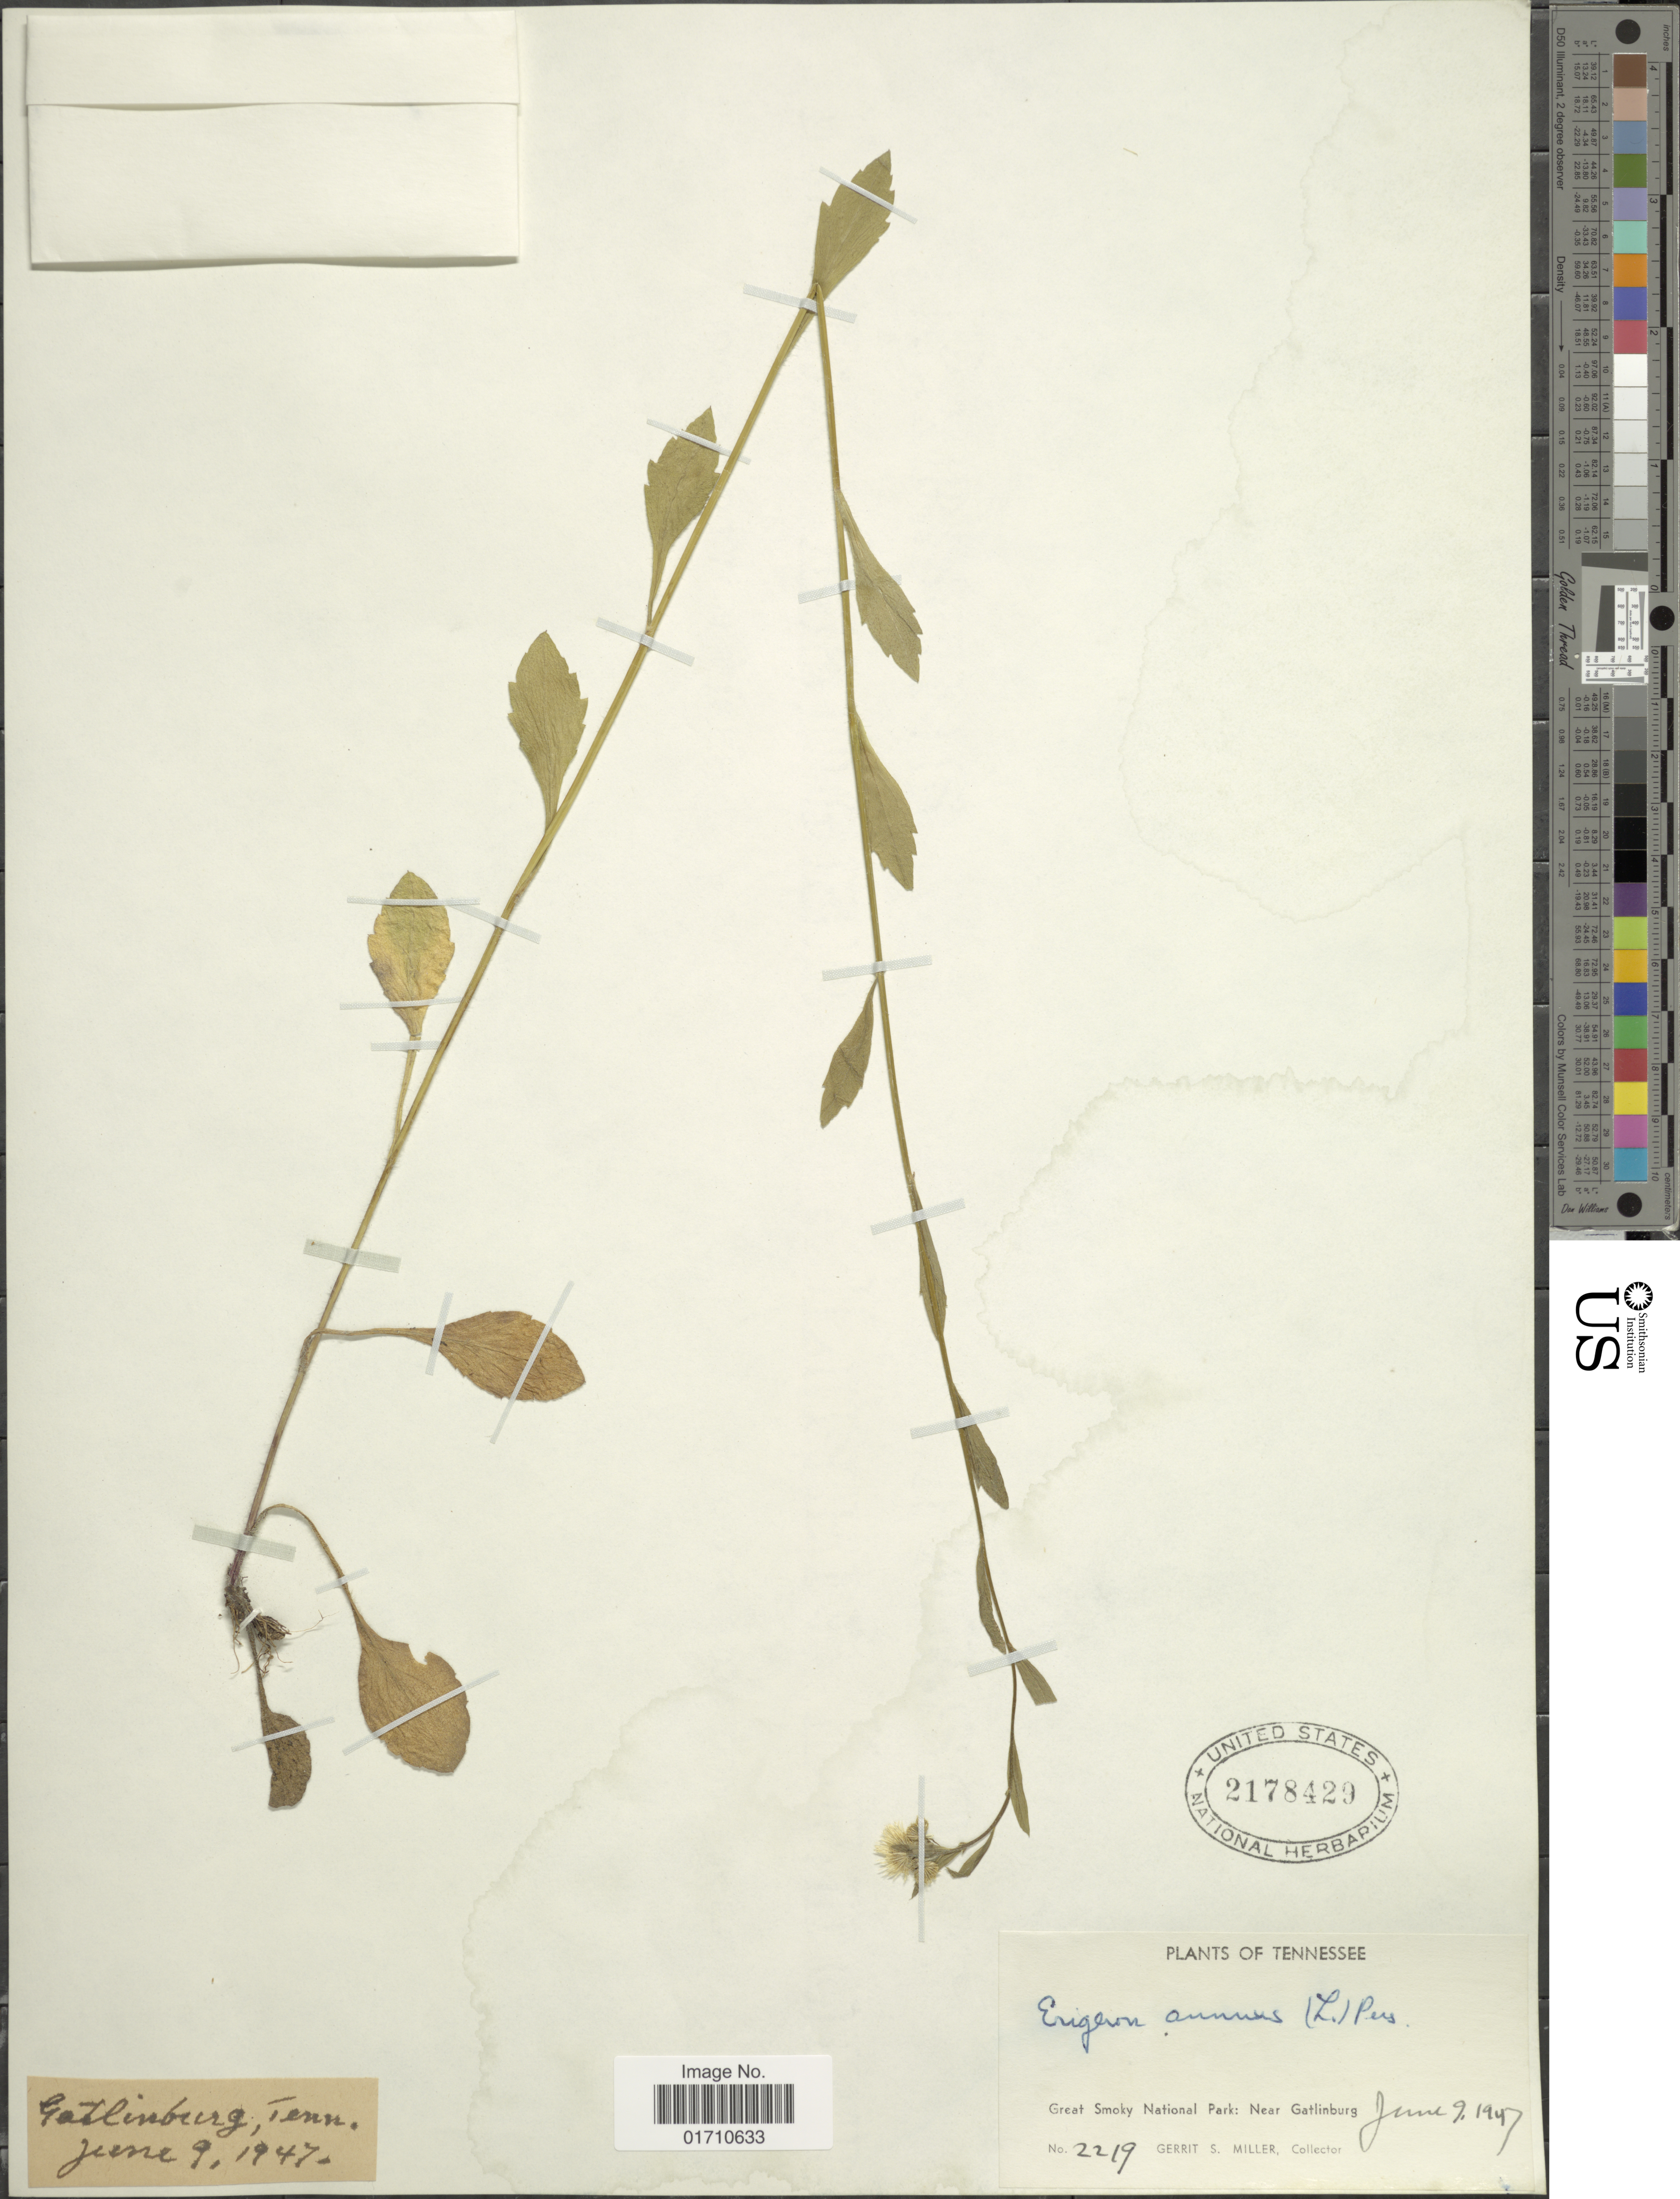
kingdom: Plantae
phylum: Tracheophyta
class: Magnoliopsida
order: Asterales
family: Asteraceae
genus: Erigeron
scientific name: Erigeron annuus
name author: (L.) Pers.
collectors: G. S. Miller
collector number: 2219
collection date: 1947-06-09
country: United States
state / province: Tennessee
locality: Great Smoky National Park: Near Gatlinburg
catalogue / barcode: US 2178429